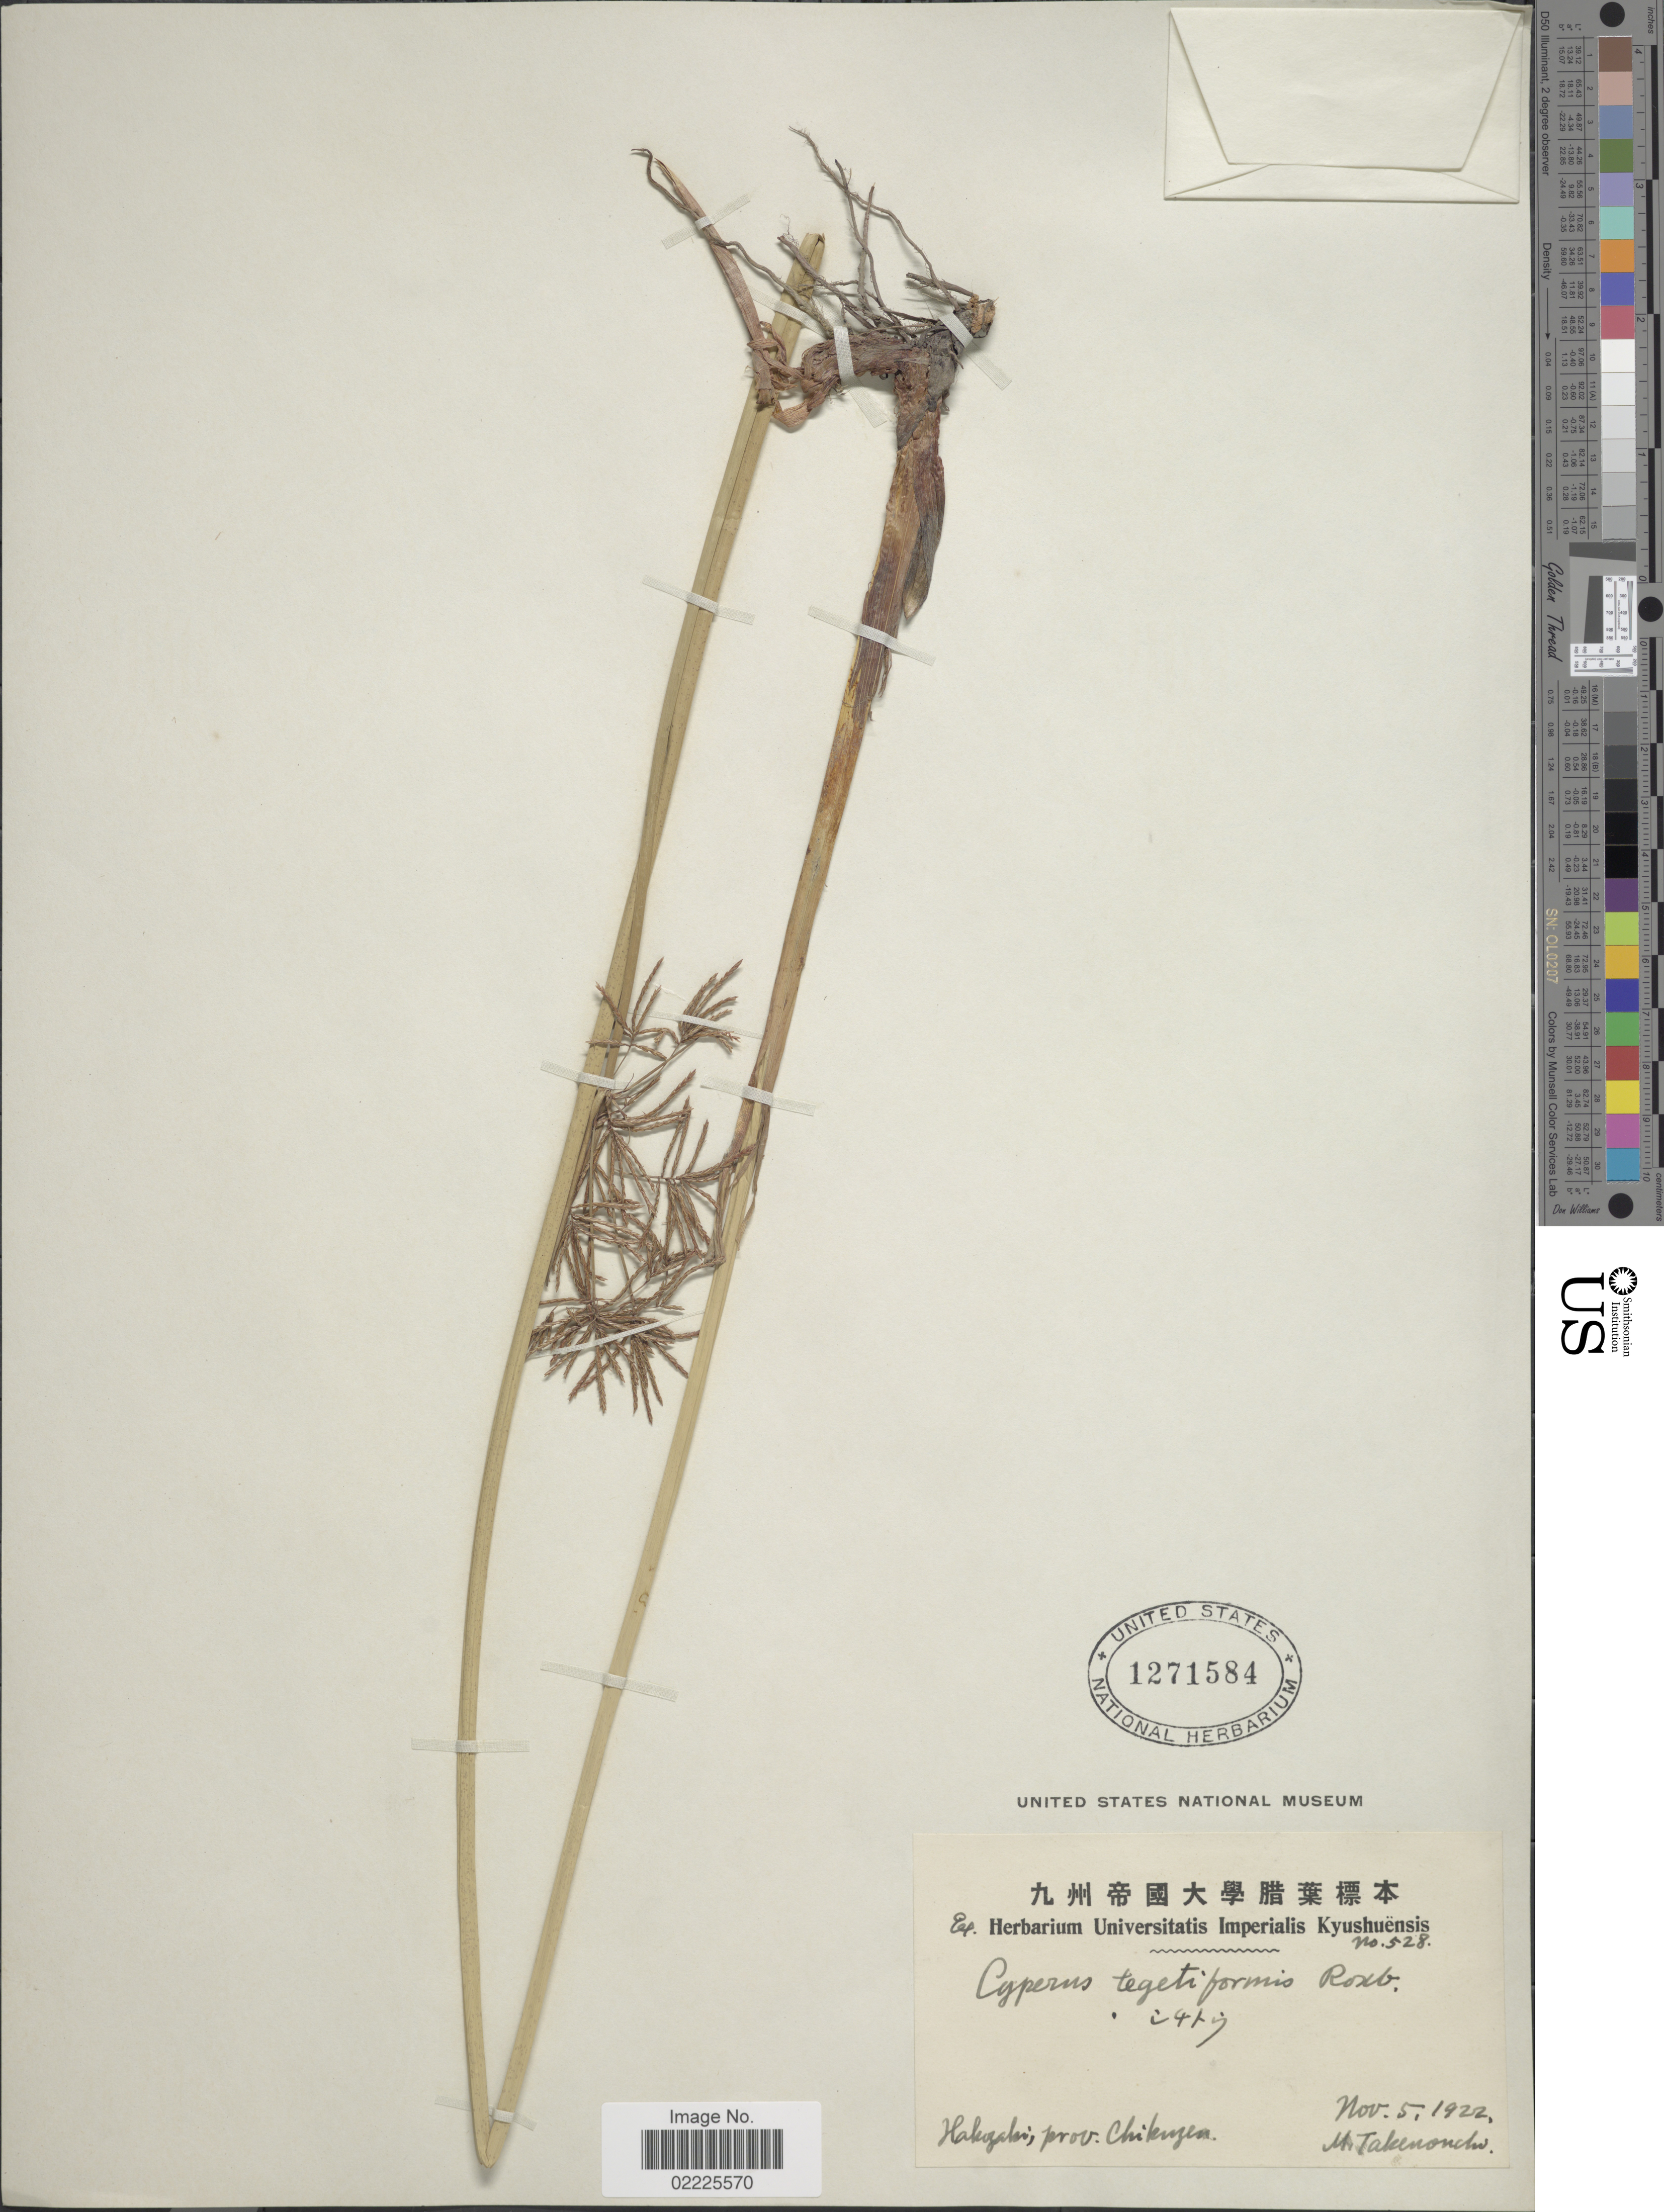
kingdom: Plantae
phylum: Tracheophyta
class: Liliopsida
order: Poales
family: Cyperaceae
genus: Cyperus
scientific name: Cyperus corymbosus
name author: Rottb.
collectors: M. Takenouchi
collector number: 528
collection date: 1922-11-05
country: Japan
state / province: Hukuoka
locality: Hakozaki, prov. Chikuzen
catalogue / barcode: US 1271584